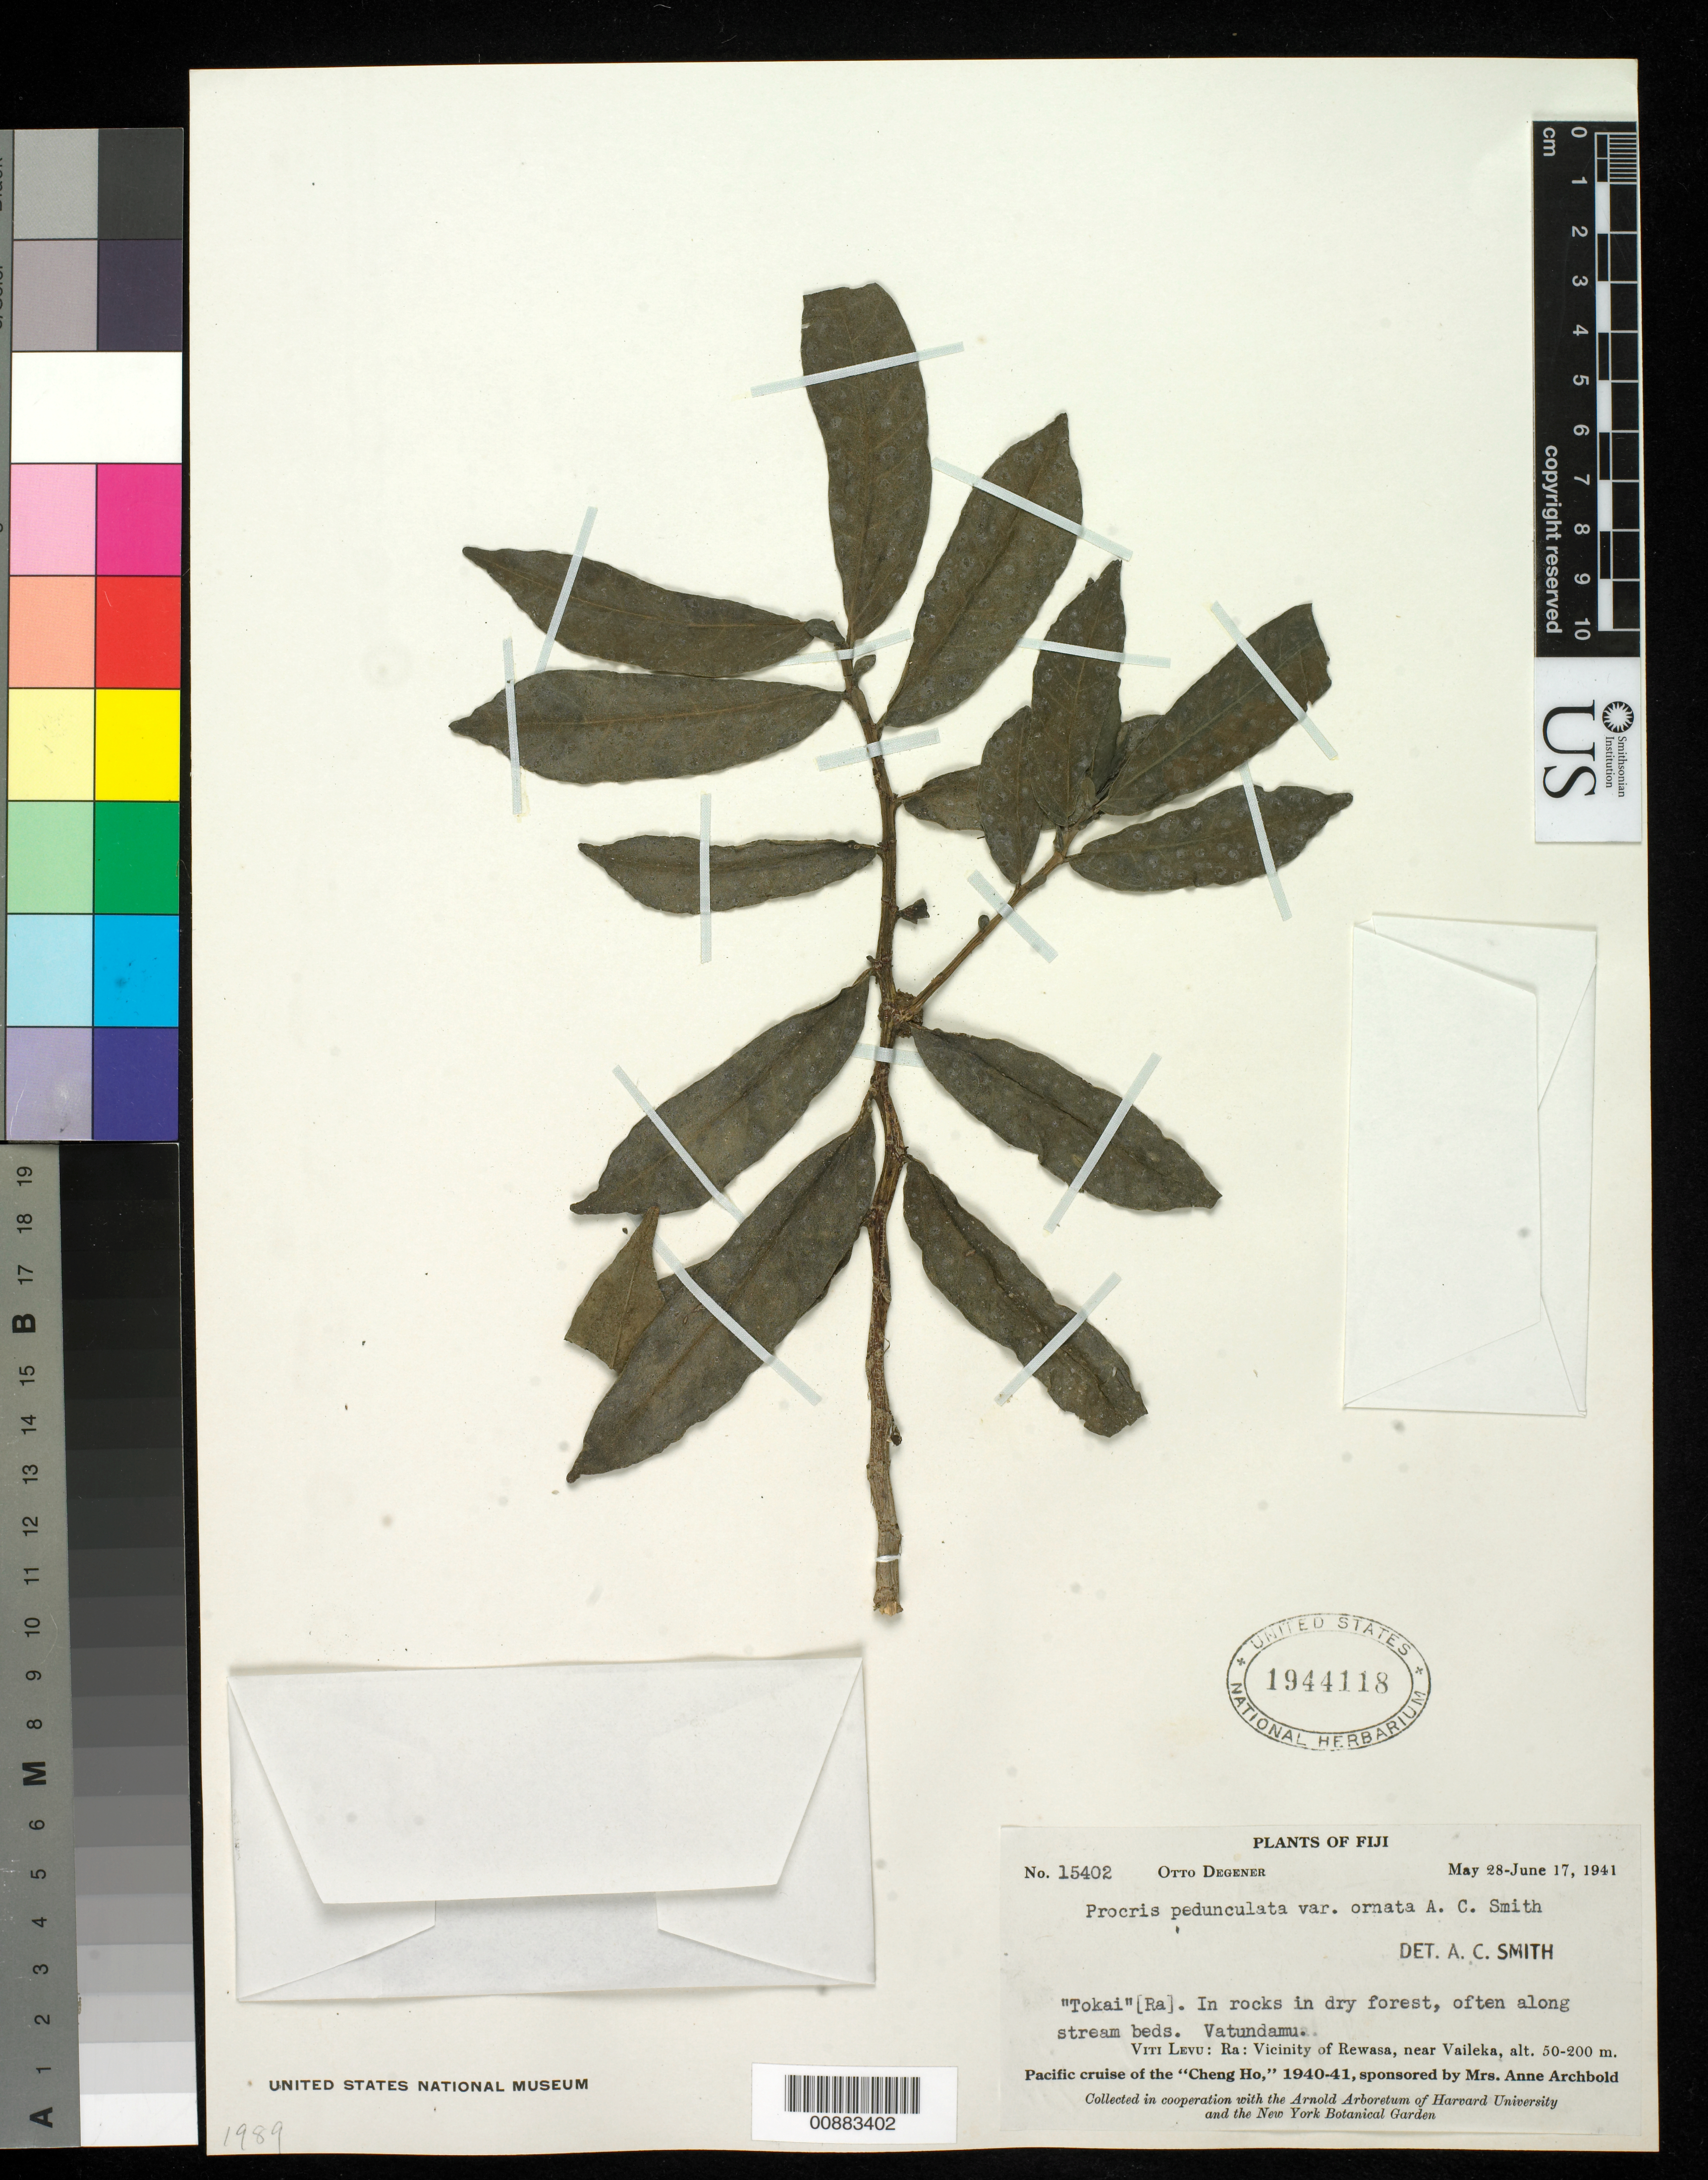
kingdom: Plantae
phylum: Tracheophyta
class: Magnoliopsida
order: Rosales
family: Urticaceae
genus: Procris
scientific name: Procris pedunculata var. ornata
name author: A.C. Sm.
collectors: O. Degener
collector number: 15402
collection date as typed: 28 May 1941 to 17 Jun 1941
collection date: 1941-05-28/1941-06-17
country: Fiji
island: Viti Levu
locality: In the vicinity of Rewasa, near Vaileka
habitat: In rocks in dry forest, often along stream beds.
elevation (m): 50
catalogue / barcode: US 1944118